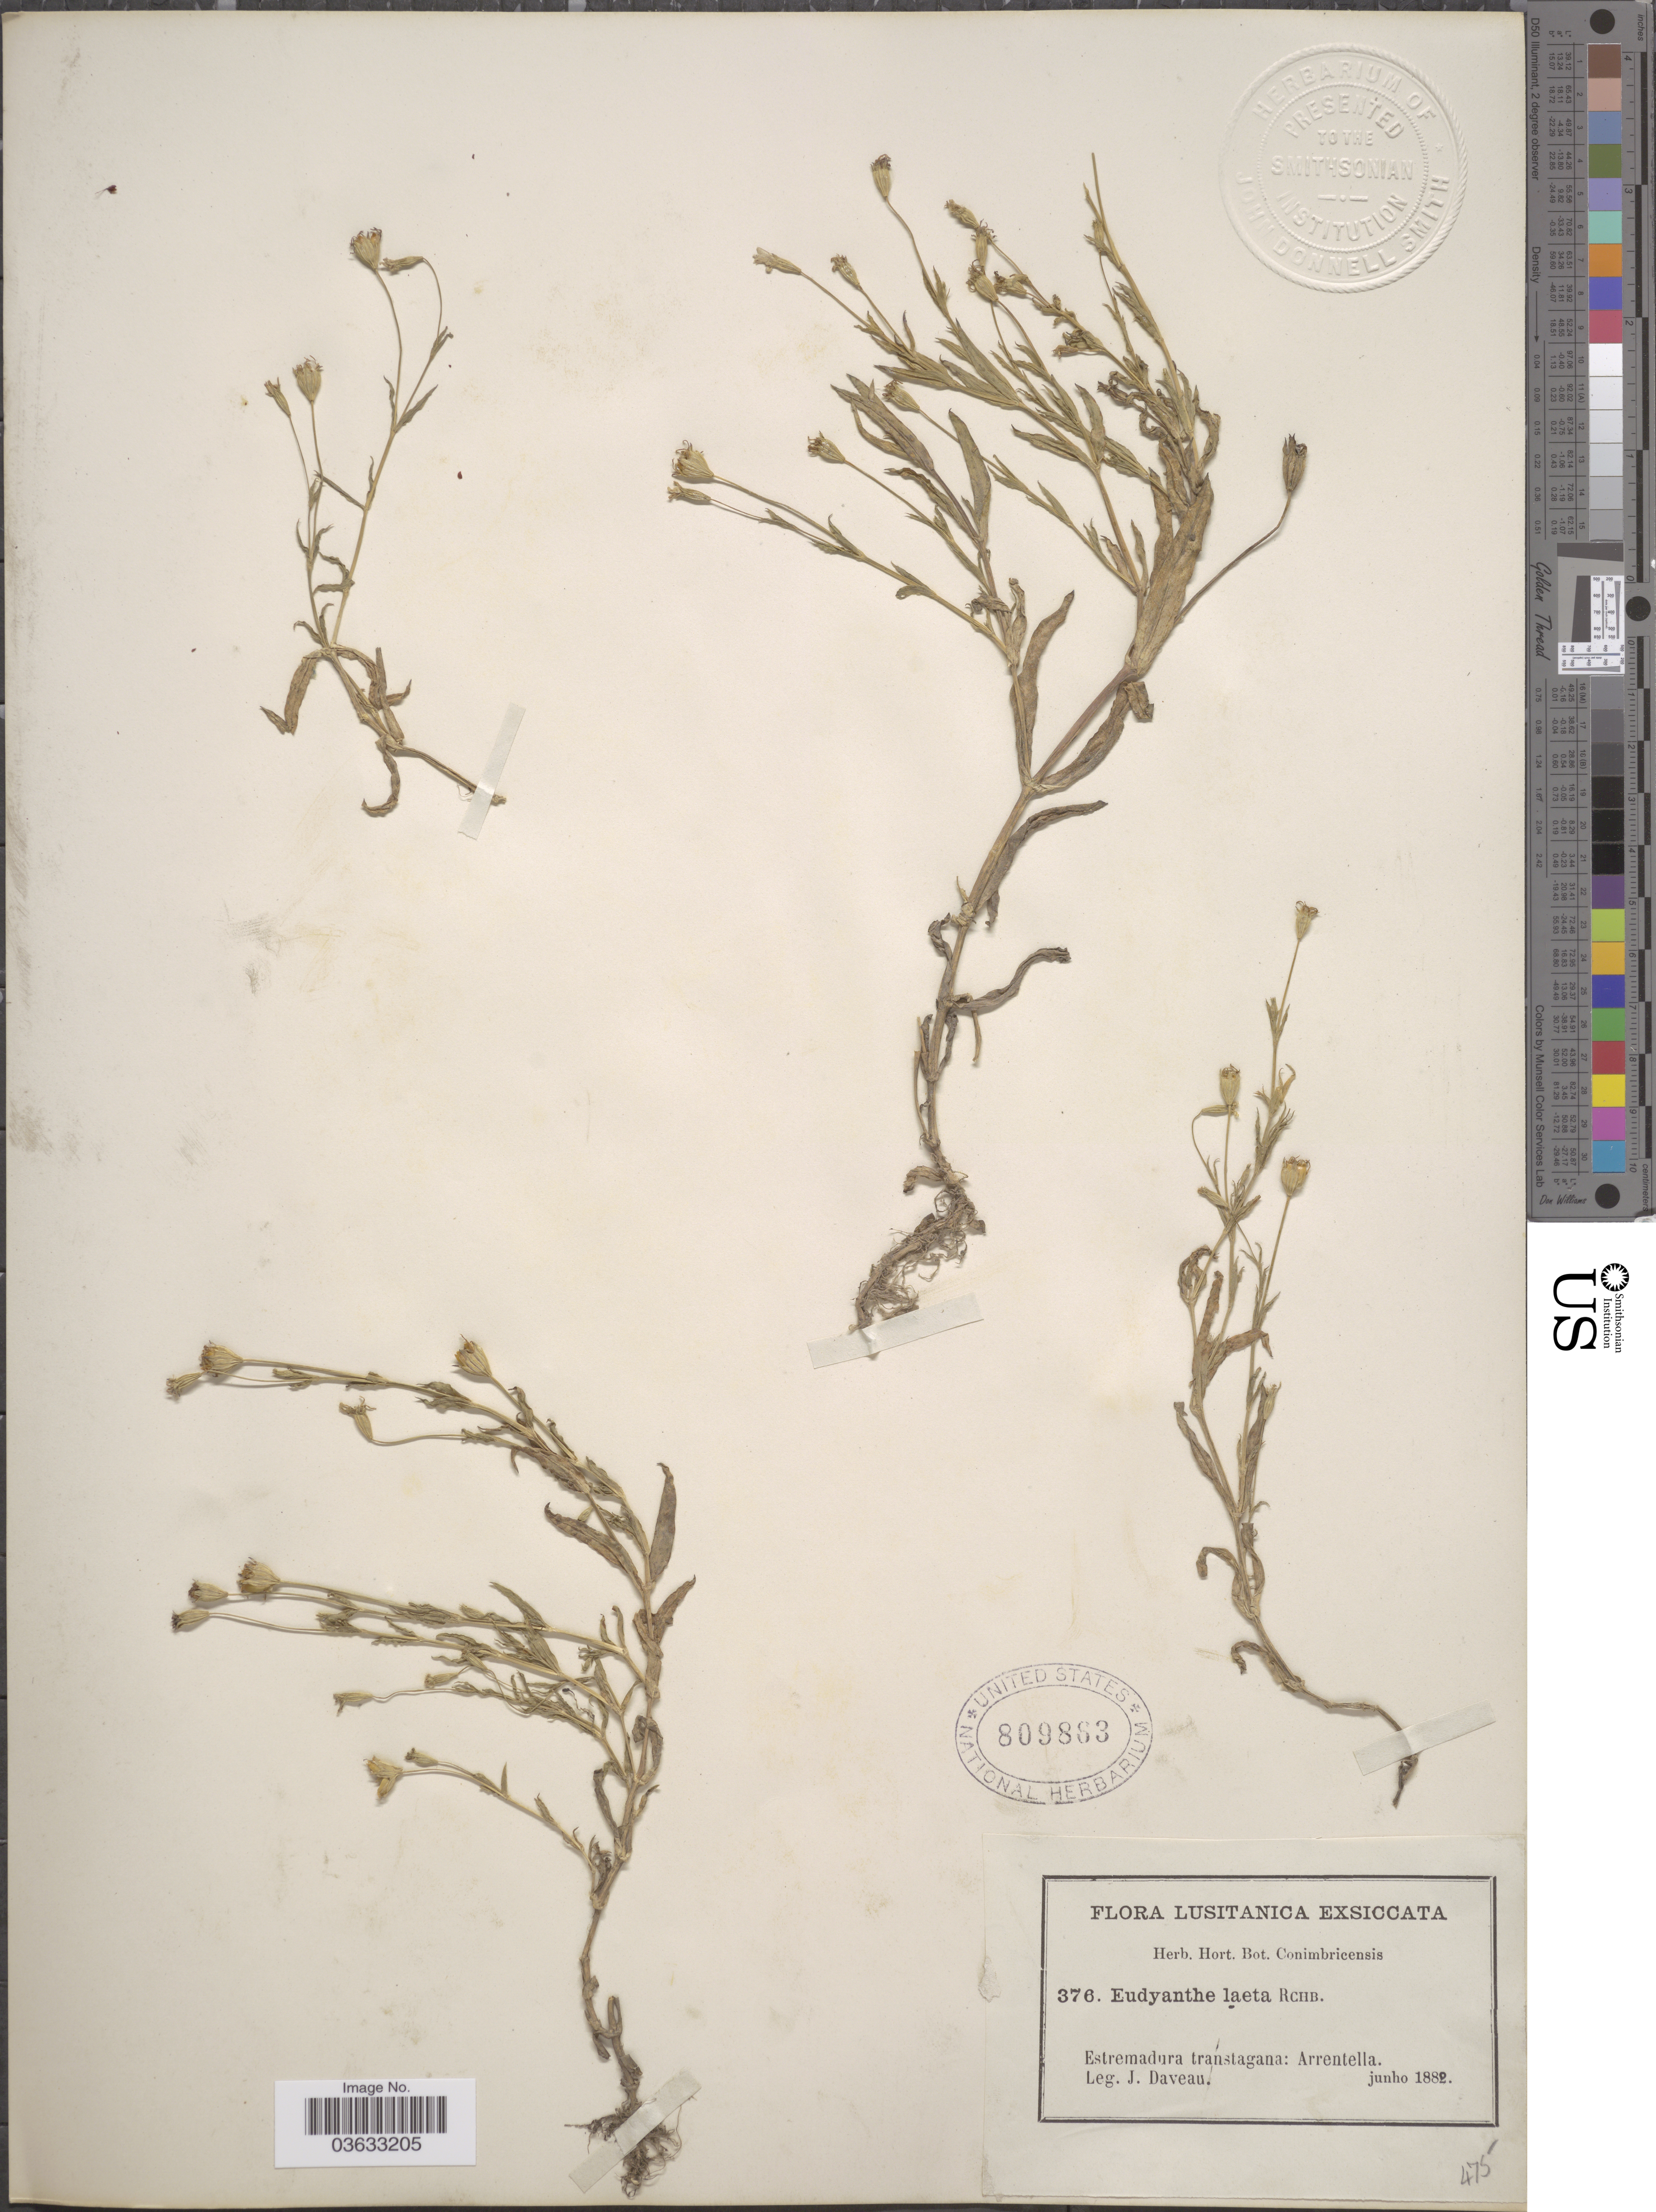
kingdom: Plantae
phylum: Tracheophyta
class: Magnoliopsida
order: Caryophyllales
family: Caryophyllaceae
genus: Eudianthe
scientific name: Eudianthe laeta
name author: (Aiton) Rchb. ex Willk.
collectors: J. Daveau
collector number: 376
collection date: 1882-06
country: Portugal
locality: Lusitanica. Estremadura transtagana: Arrentella.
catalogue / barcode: US 809863